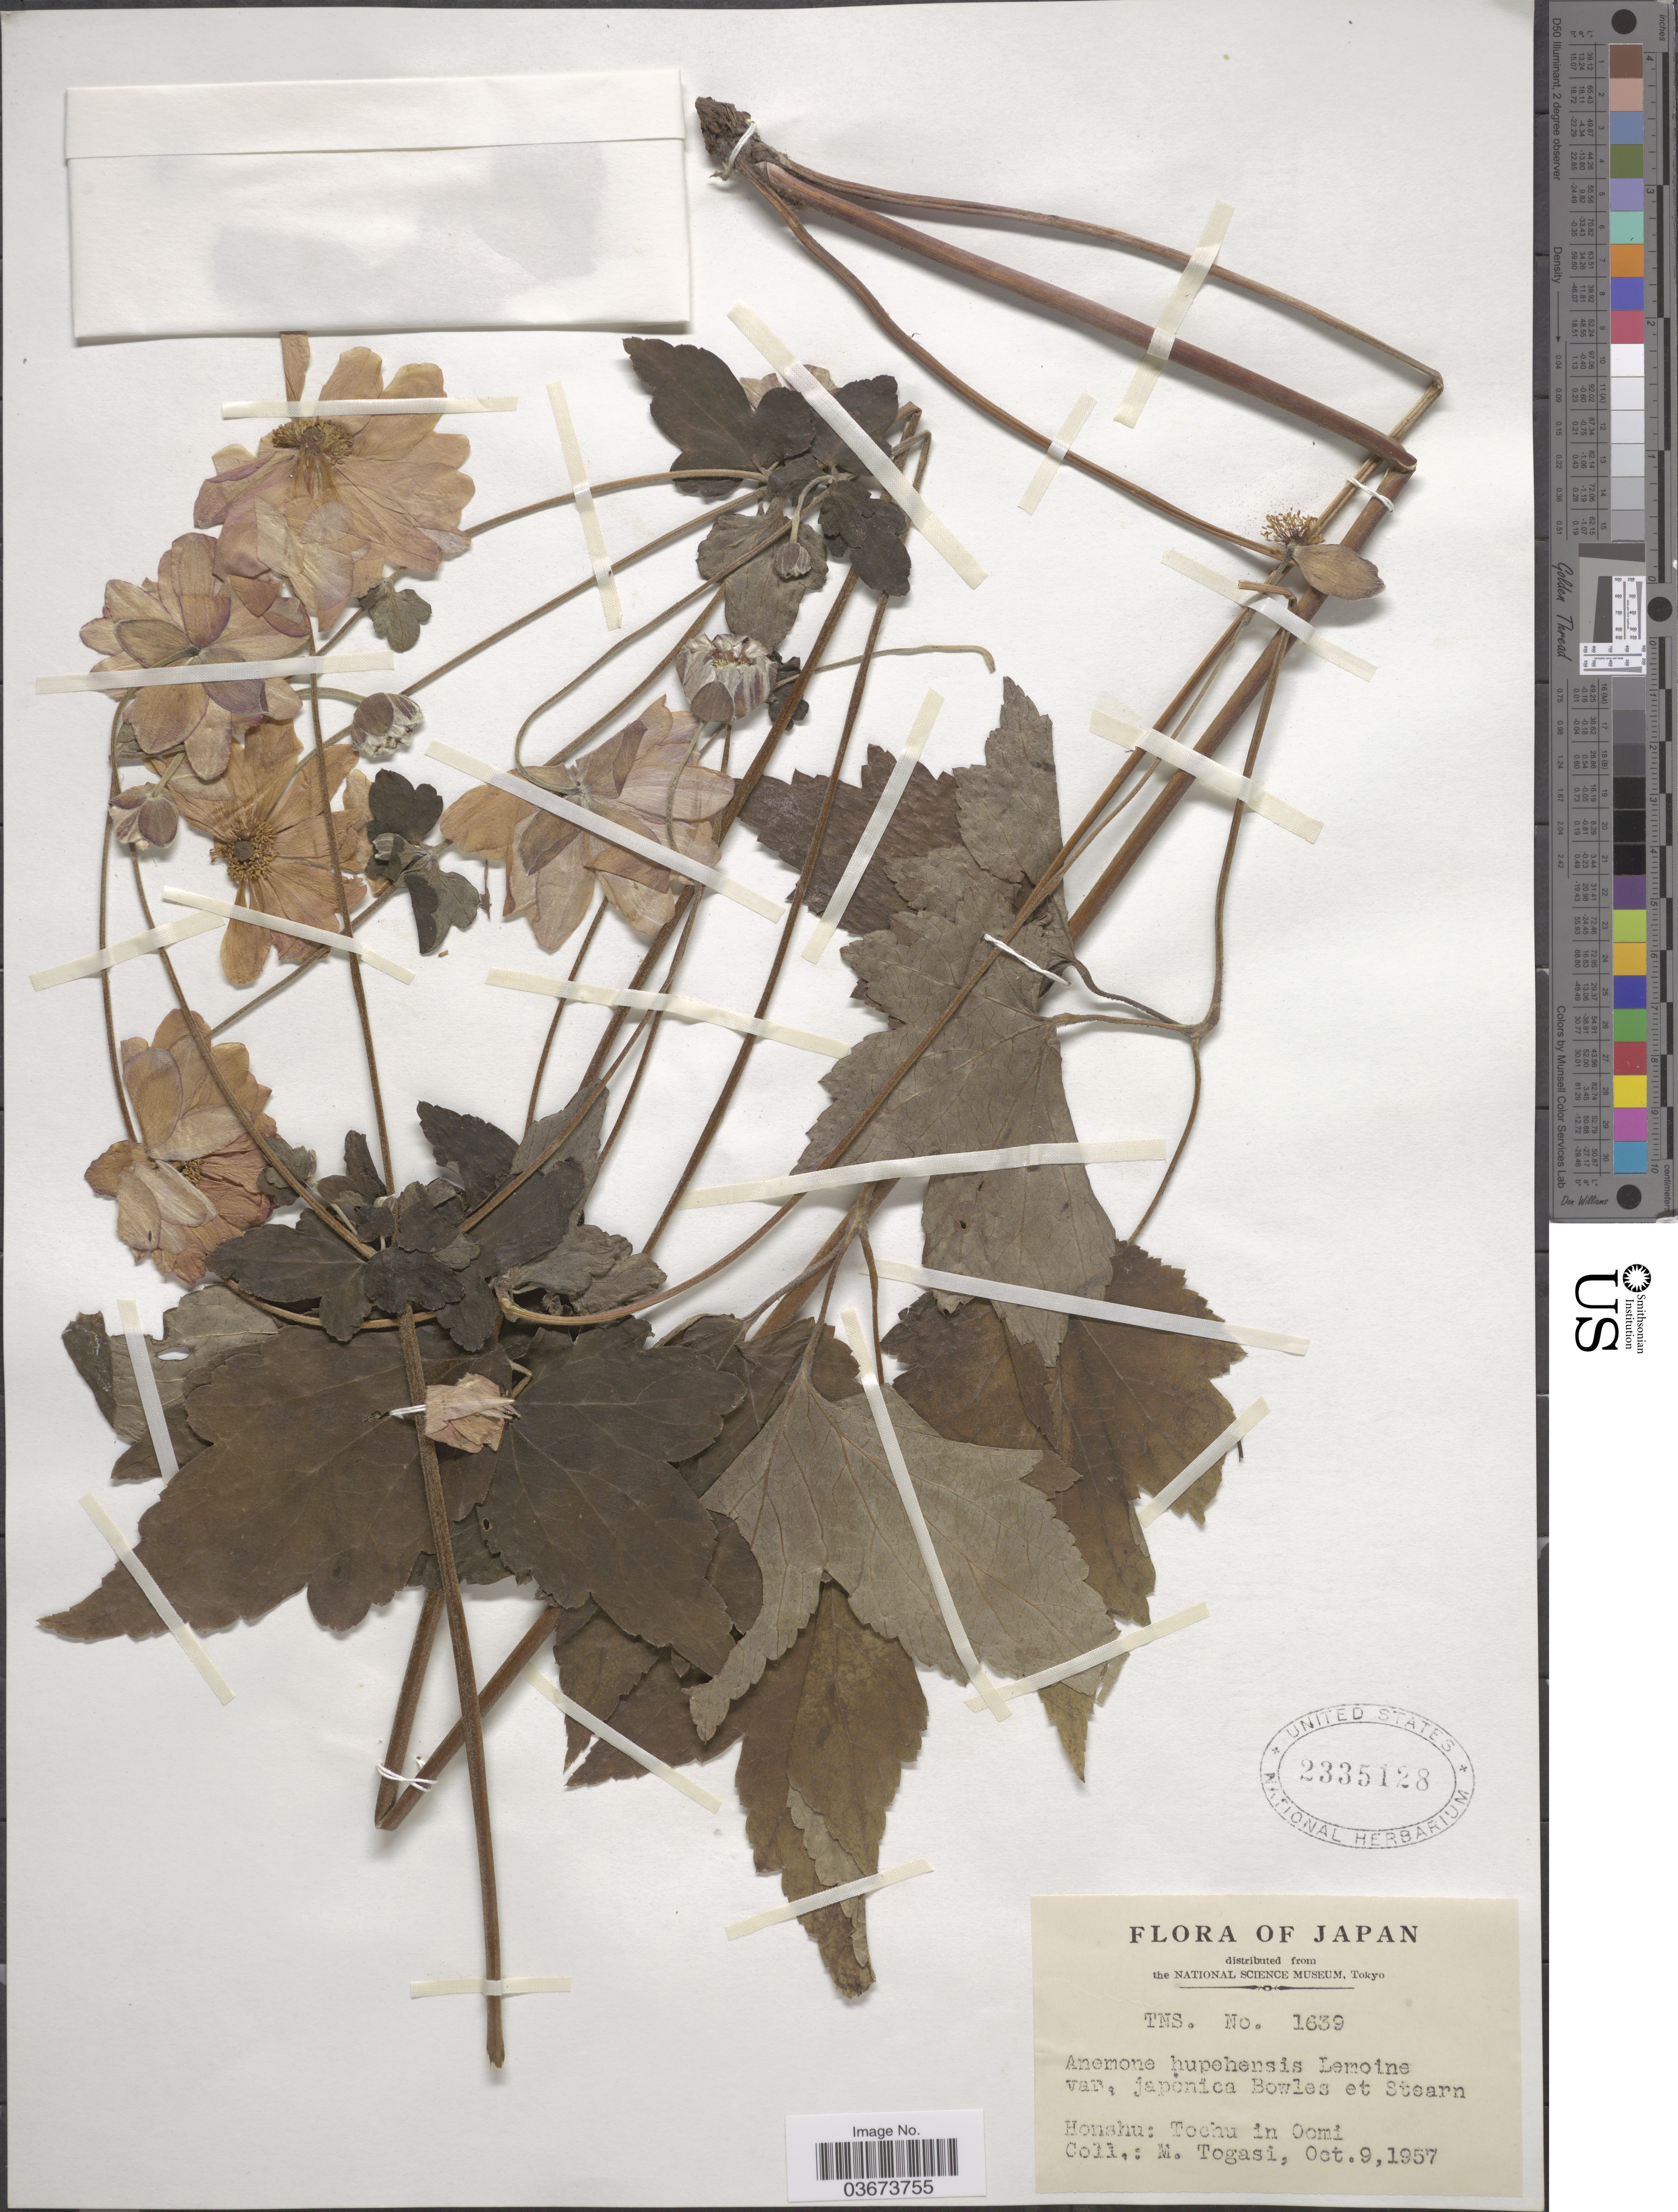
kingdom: Plantae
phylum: Tracheophyta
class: Magnoliopsida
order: Ranunculales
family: Ranunculaceae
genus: Anemone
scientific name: Anemone hupehensis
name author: (É. Lemoine) É. Lemoine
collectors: M. Togasi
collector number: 1639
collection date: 1957-10-09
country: Japan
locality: Honshu: Tochu in Oomi.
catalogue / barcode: US 2335128